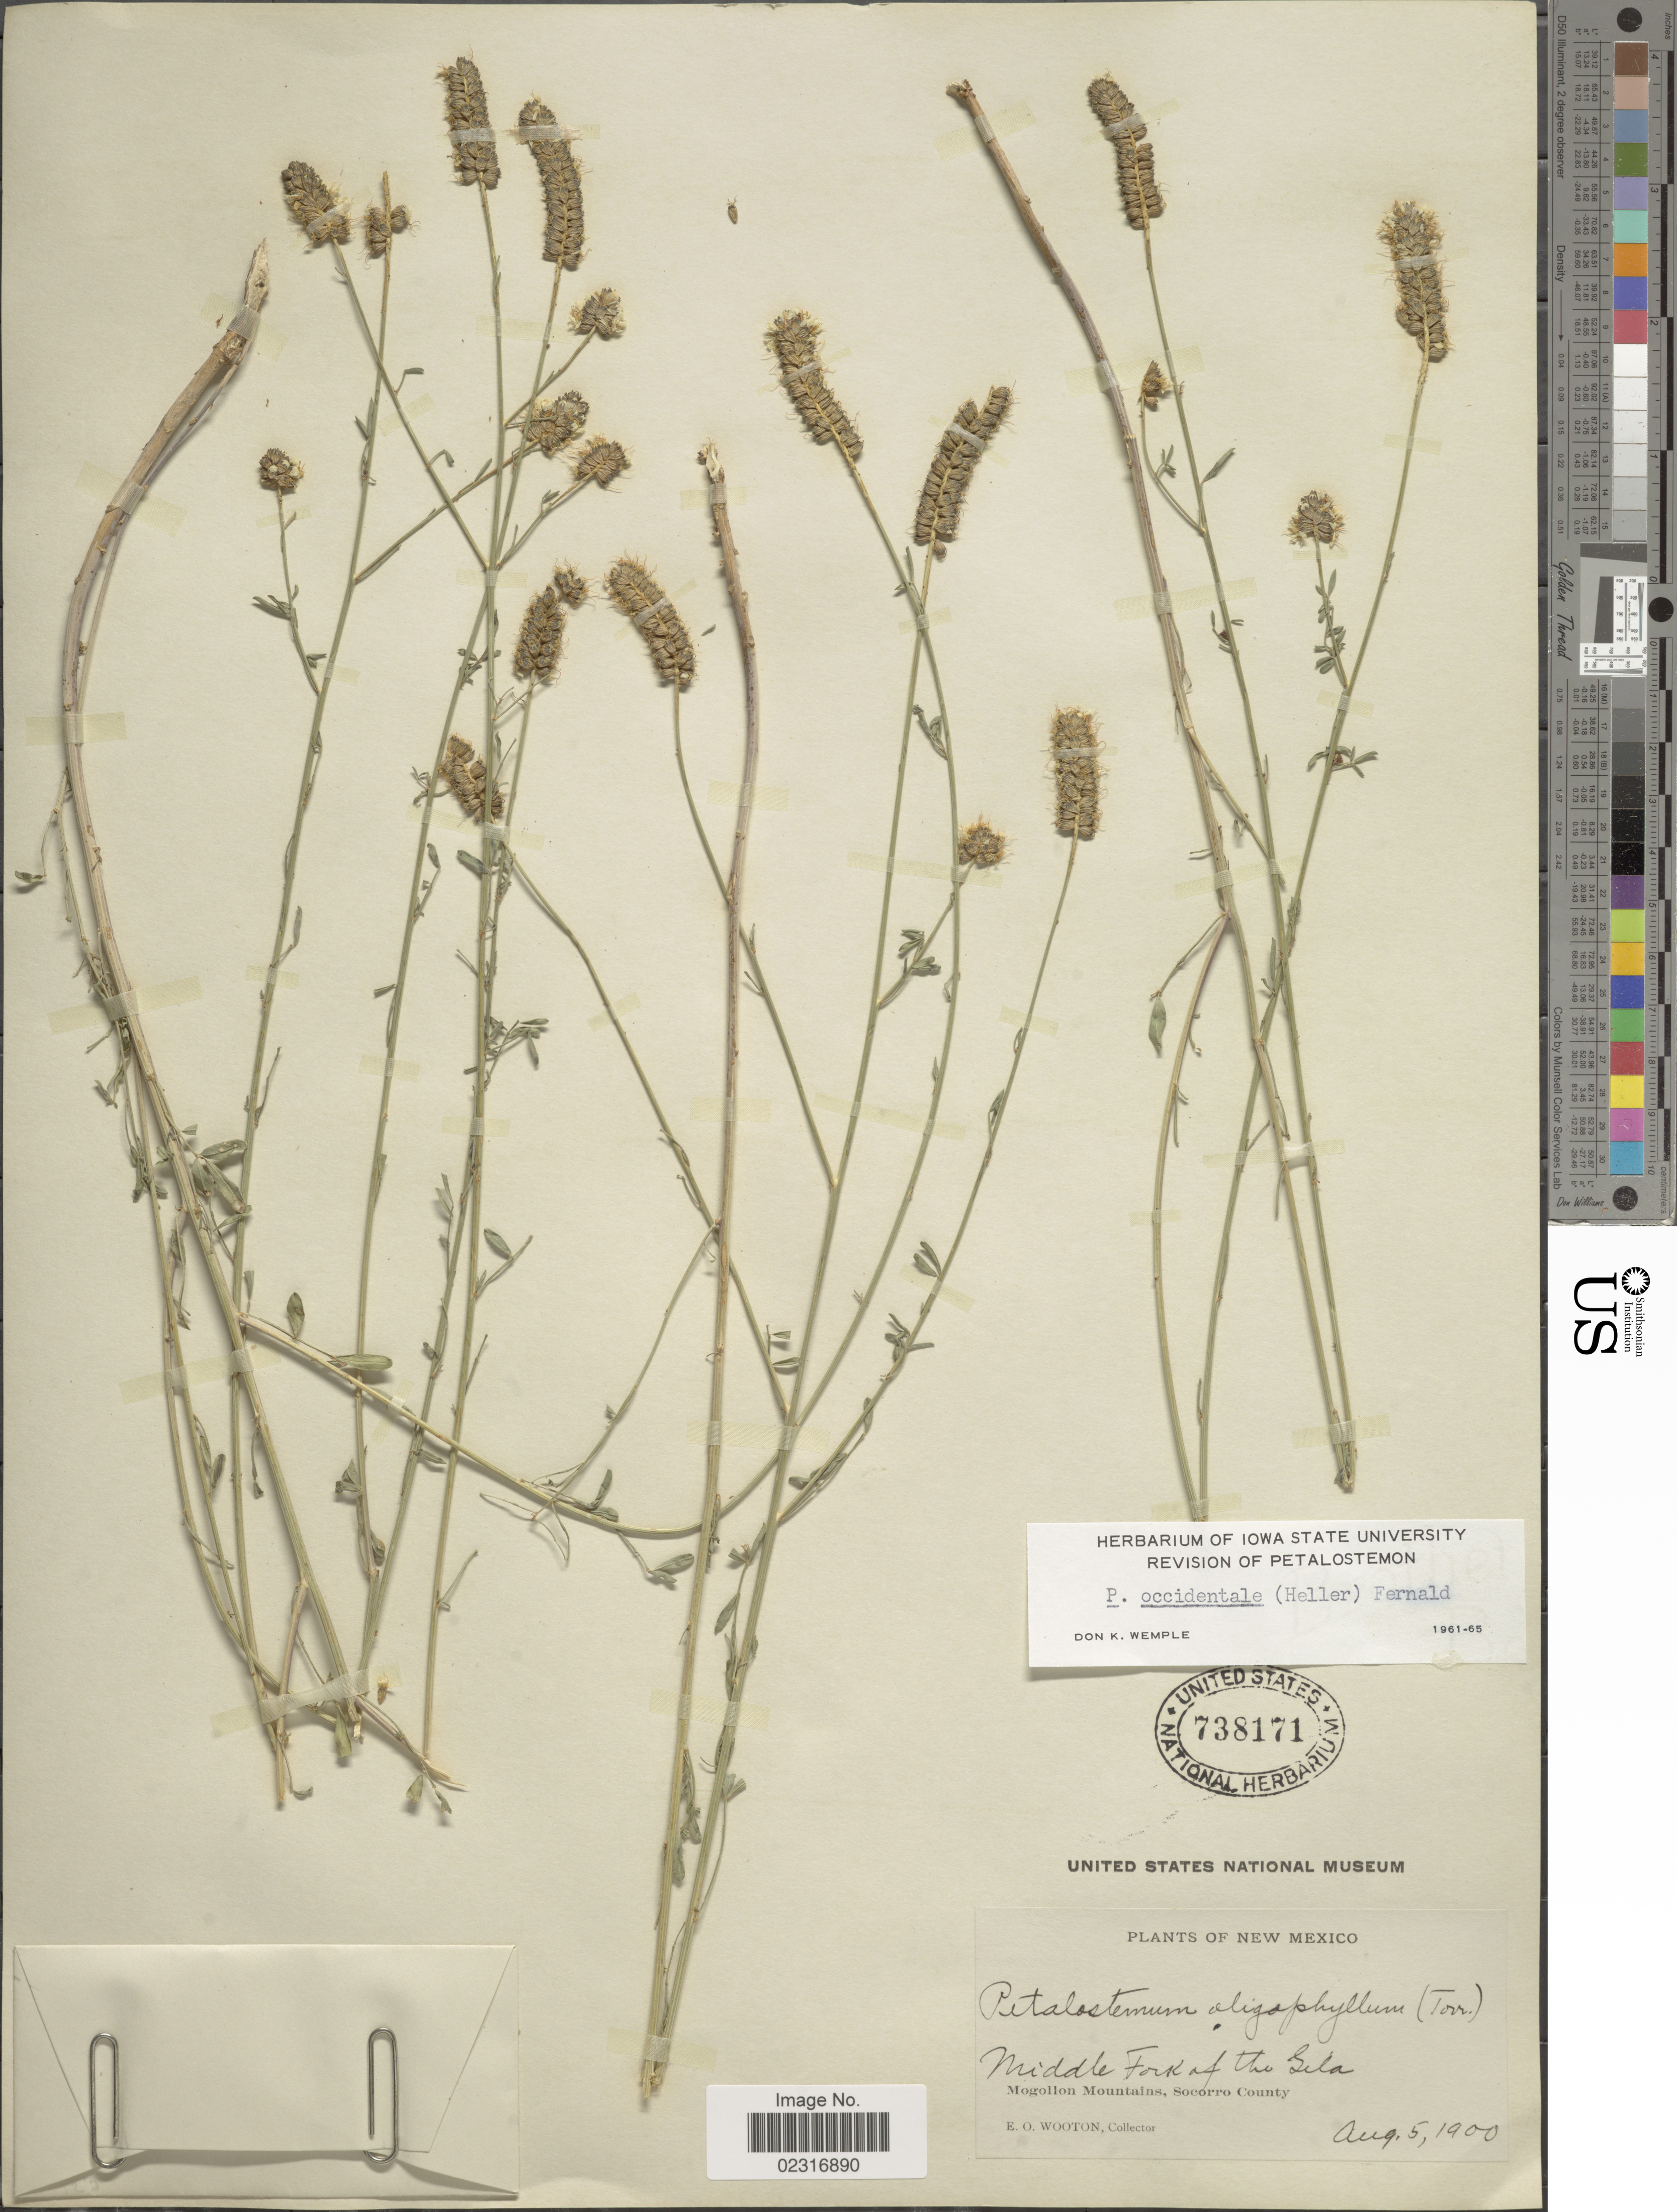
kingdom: Plantae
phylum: Tracheophyta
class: Magnoliopsida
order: Fabales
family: Fabaceae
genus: Dalea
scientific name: Dalea candida var. oligophylla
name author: (Torr) Shinners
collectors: E. O. Wooton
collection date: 1900-08-05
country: United States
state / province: New Mexico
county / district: Socorro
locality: Middle Fork at the Gila. Mogollon Mountains, Socorro County.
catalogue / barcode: US 738171